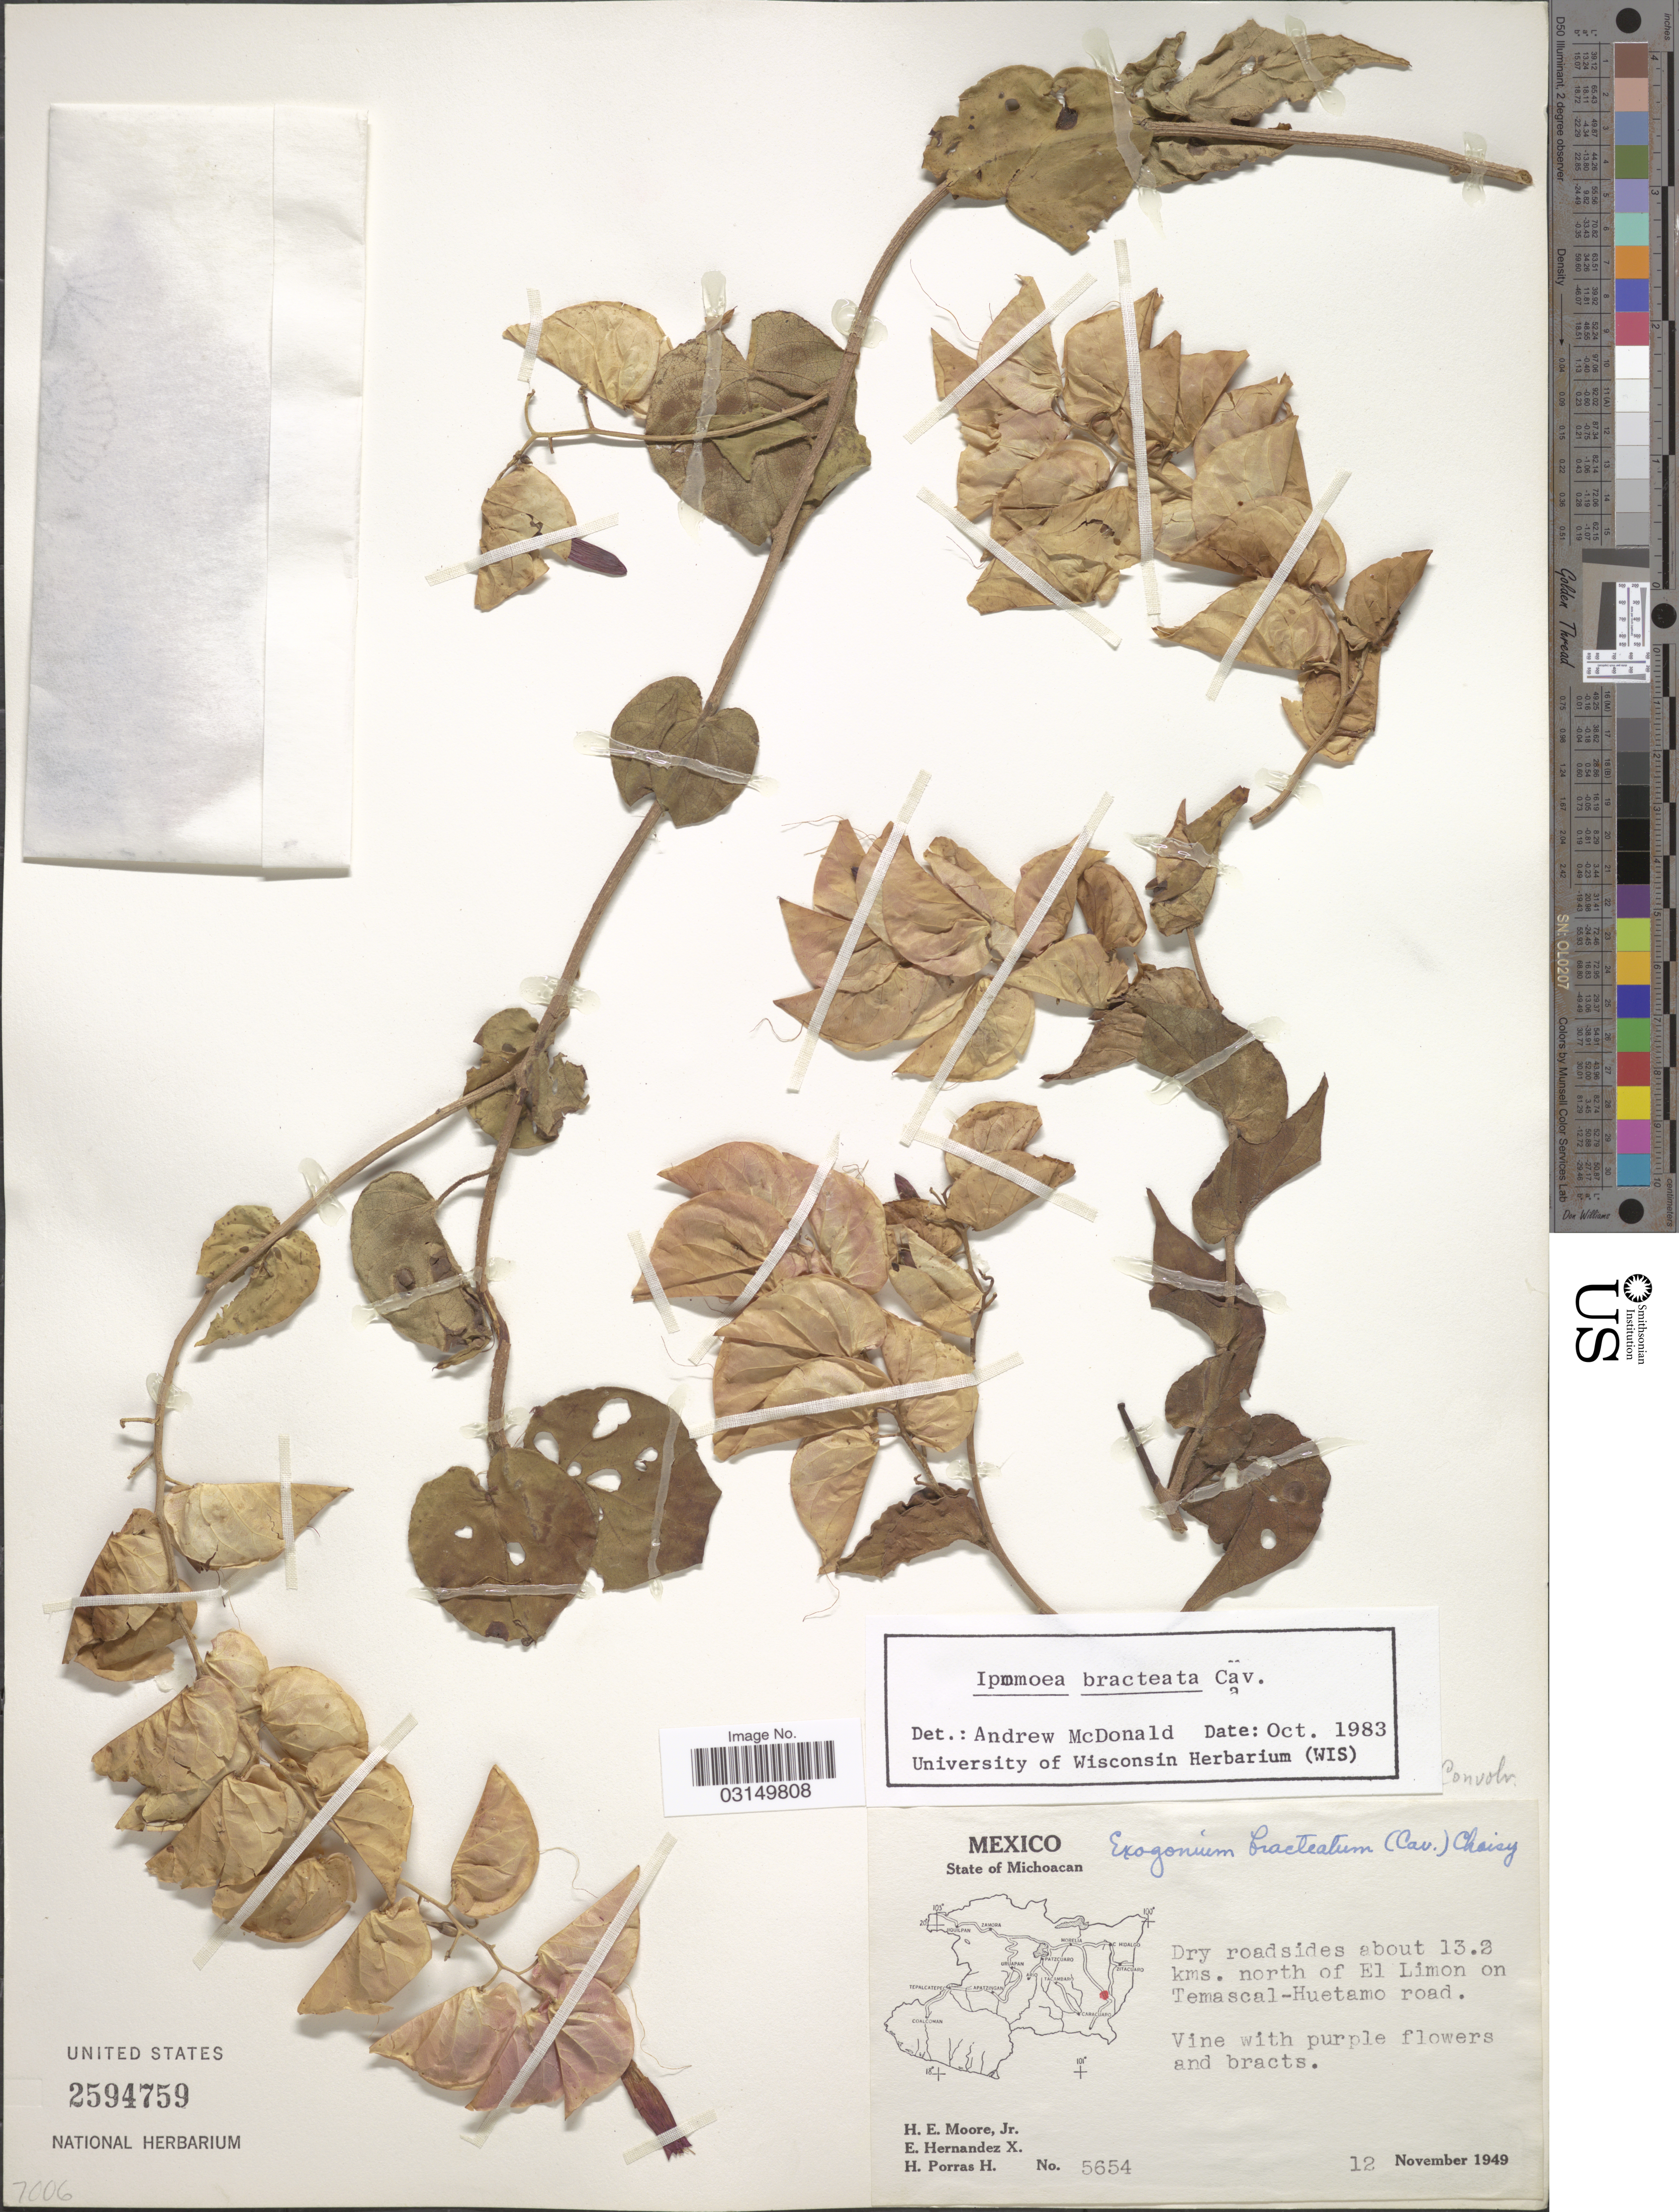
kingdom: Plantae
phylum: Tracheophyta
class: Magnoliopsida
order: Solanales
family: Convolvulaceae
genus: Ipomoea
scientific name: Ipomoea bracteata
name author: Cav.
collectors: H. Moore, E. Hernandez X. & H. Porras-H.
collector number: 5654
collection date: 1949-11-12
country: Mexico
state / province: Michoacán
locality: Dry roadside about 13.2 kms. north of El Limon on Temascal-Huetamo road.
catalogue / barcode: US 2594759